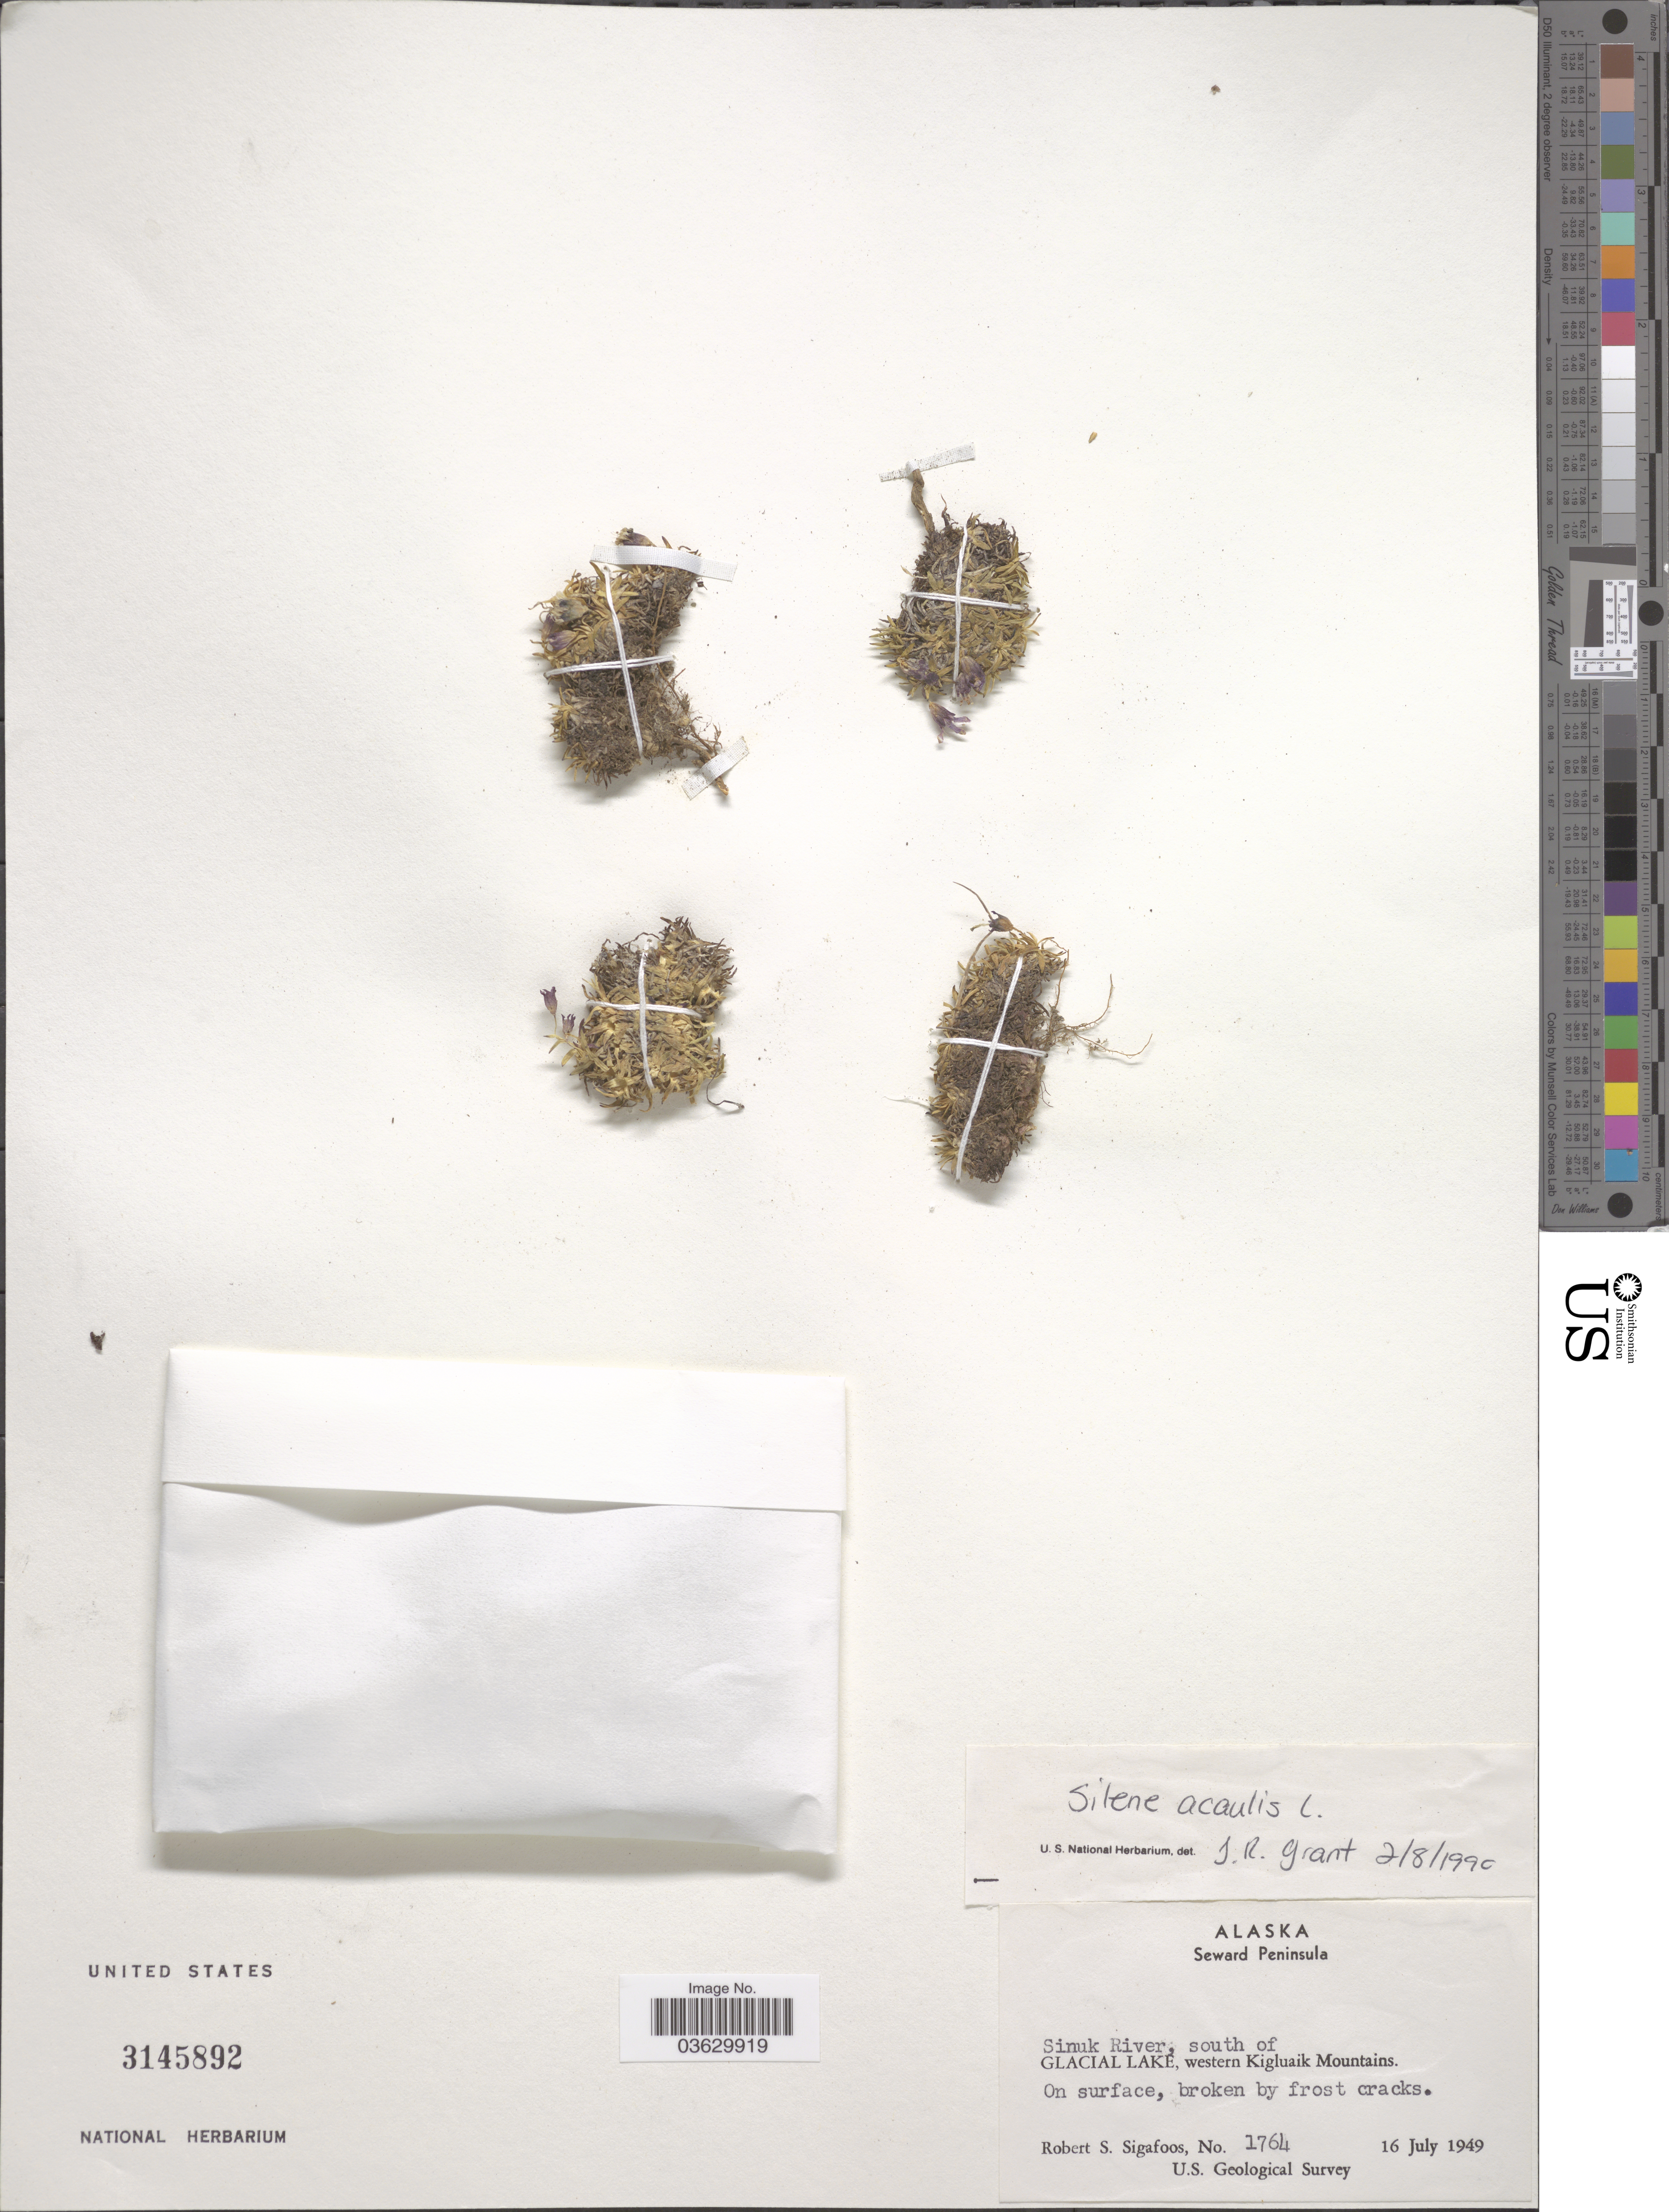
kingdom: Plantae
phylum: Tracheophyta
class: Magnoliopsida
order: Caryophyllales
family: Caryophyllaceae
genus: Silene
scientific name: Silene acaulis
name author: (L.) Jacq.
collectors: R. Sigafoos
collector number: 1764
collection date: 1949-07-16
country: United States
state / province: Alaska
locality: Seward Peninsula. Sinuk River, south of Glacial Lake, western Kigluaik Mountains.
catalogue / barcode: US 3145892